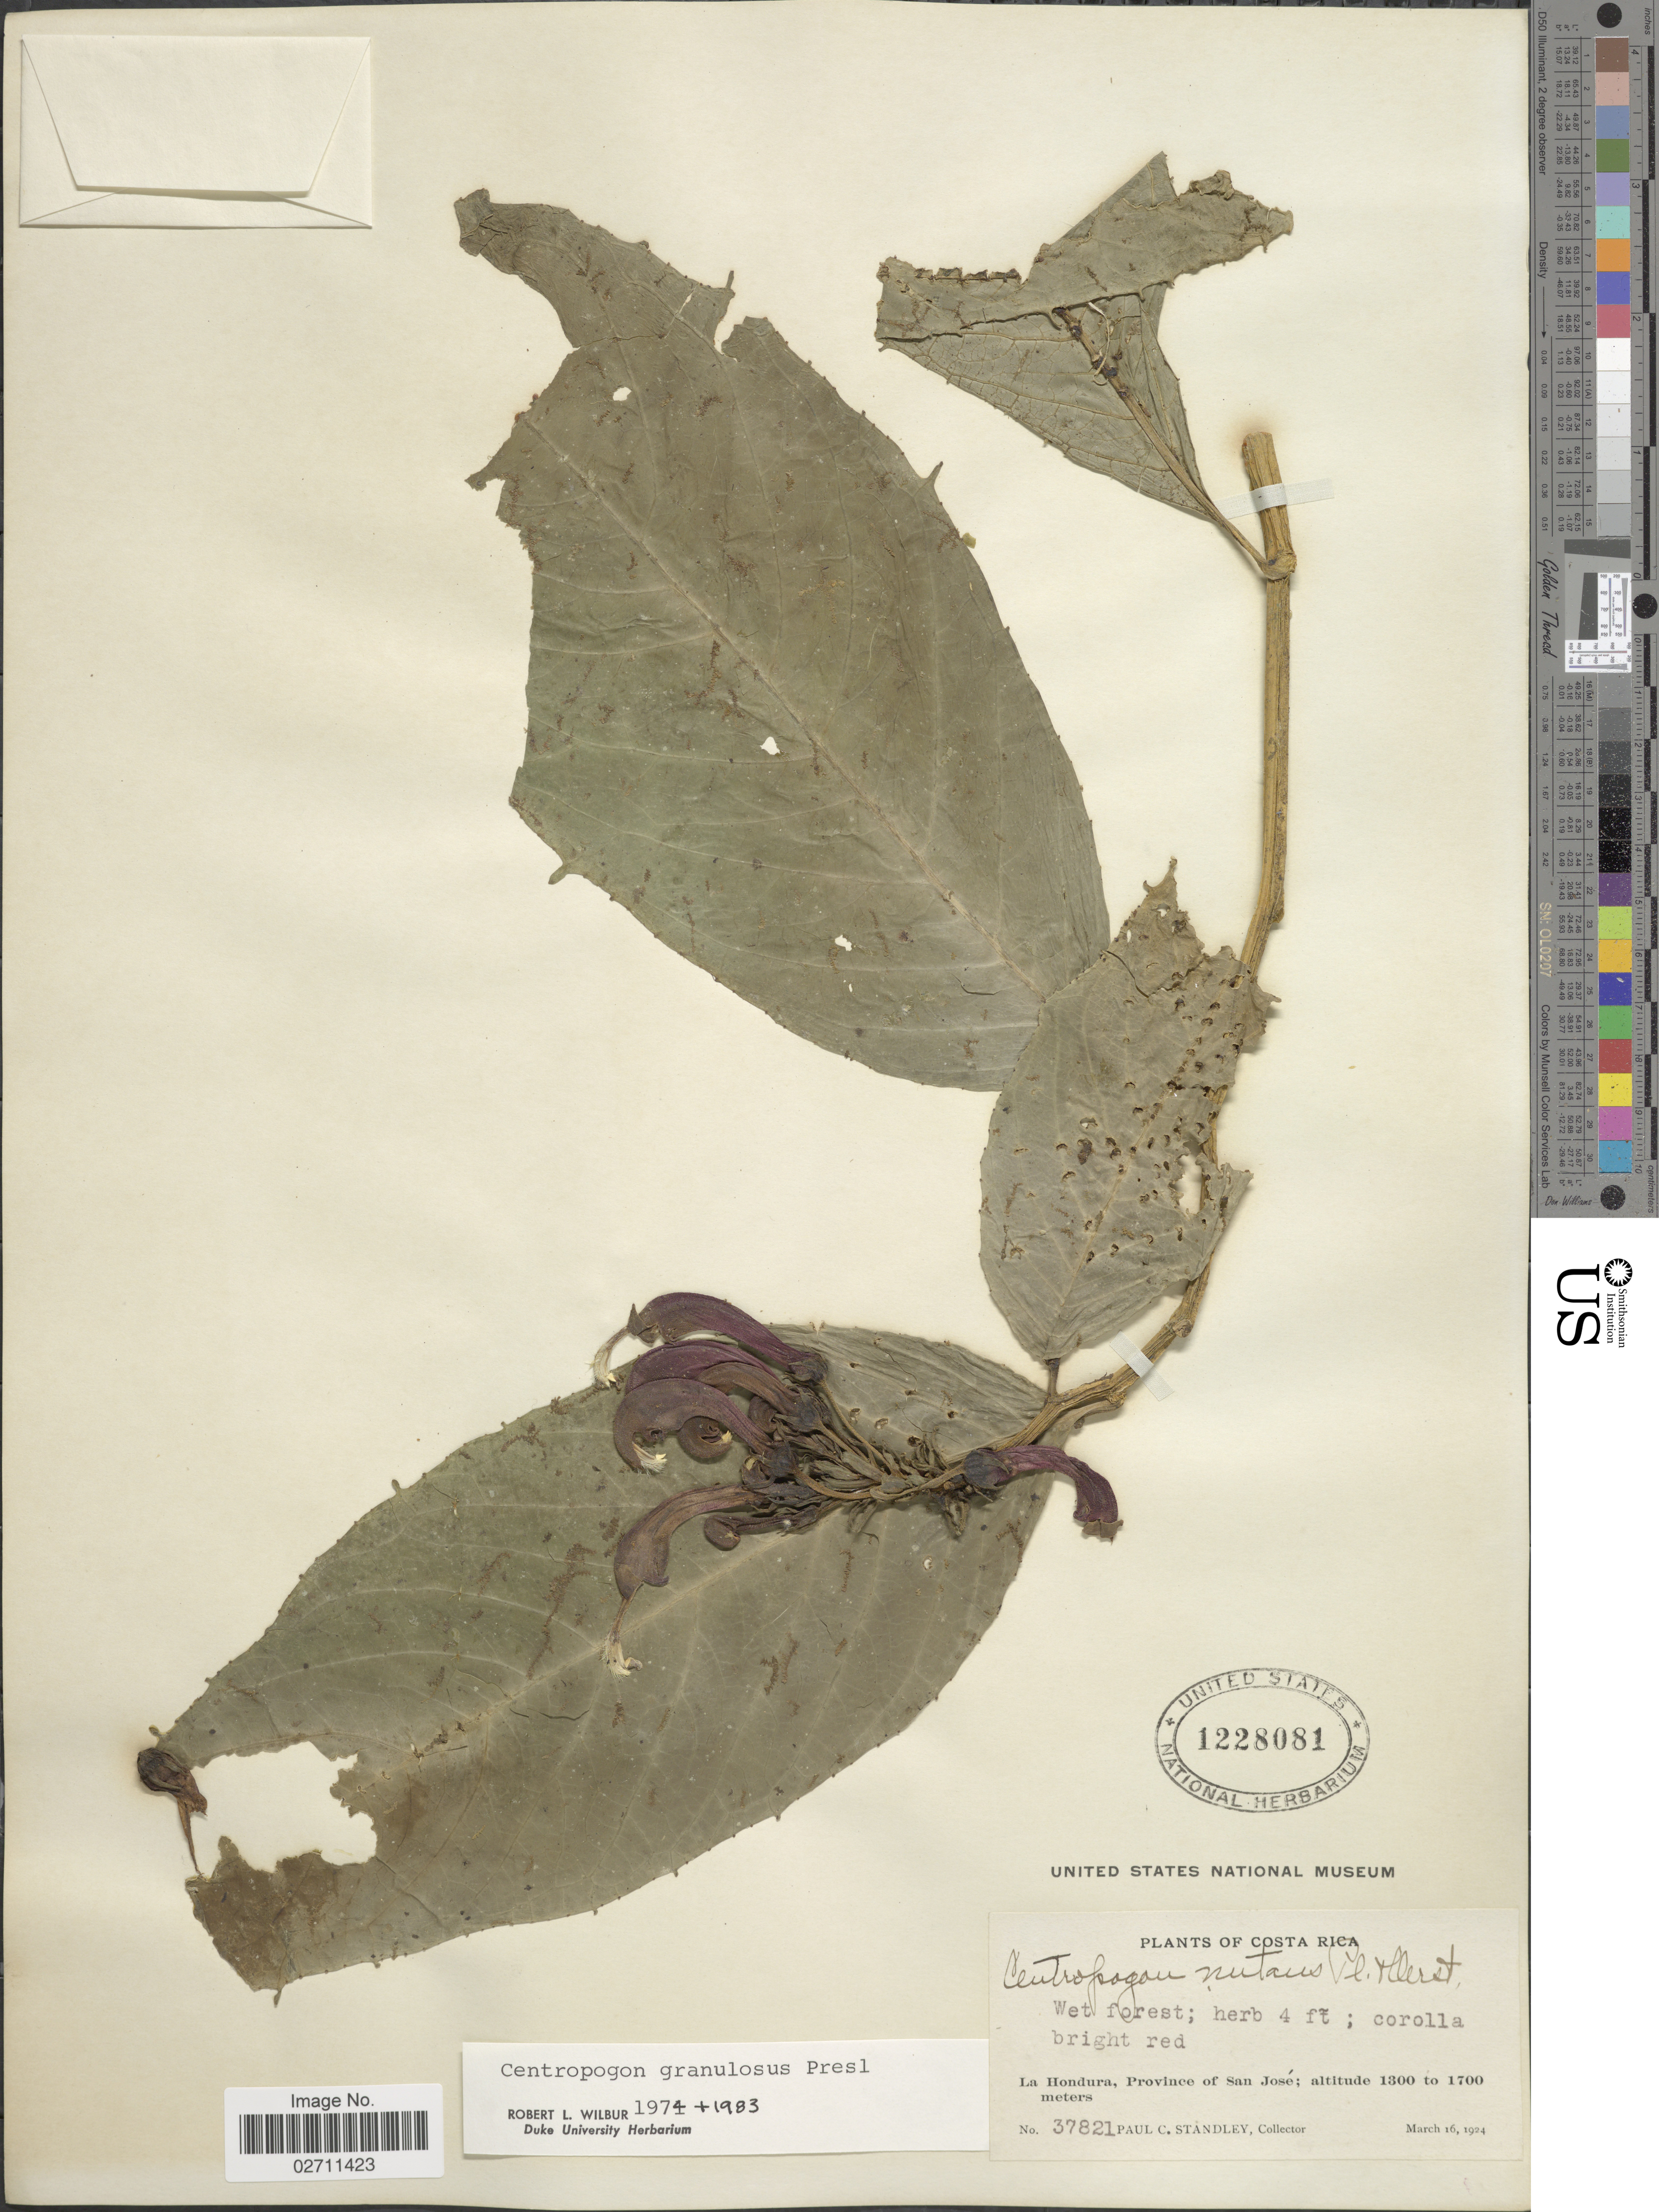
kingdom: Plantae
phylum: Tracheophyta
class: Magnoliopsida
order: Asterales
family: Campanulaceae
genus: Centropogon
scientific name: Centropogon granulosus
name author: C. Presl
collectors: P. C. Standley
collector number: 37821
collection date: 1924-03-16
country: Costa Rica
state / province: San José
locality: La Hondura.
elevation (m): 1300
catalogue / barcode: US 1228081